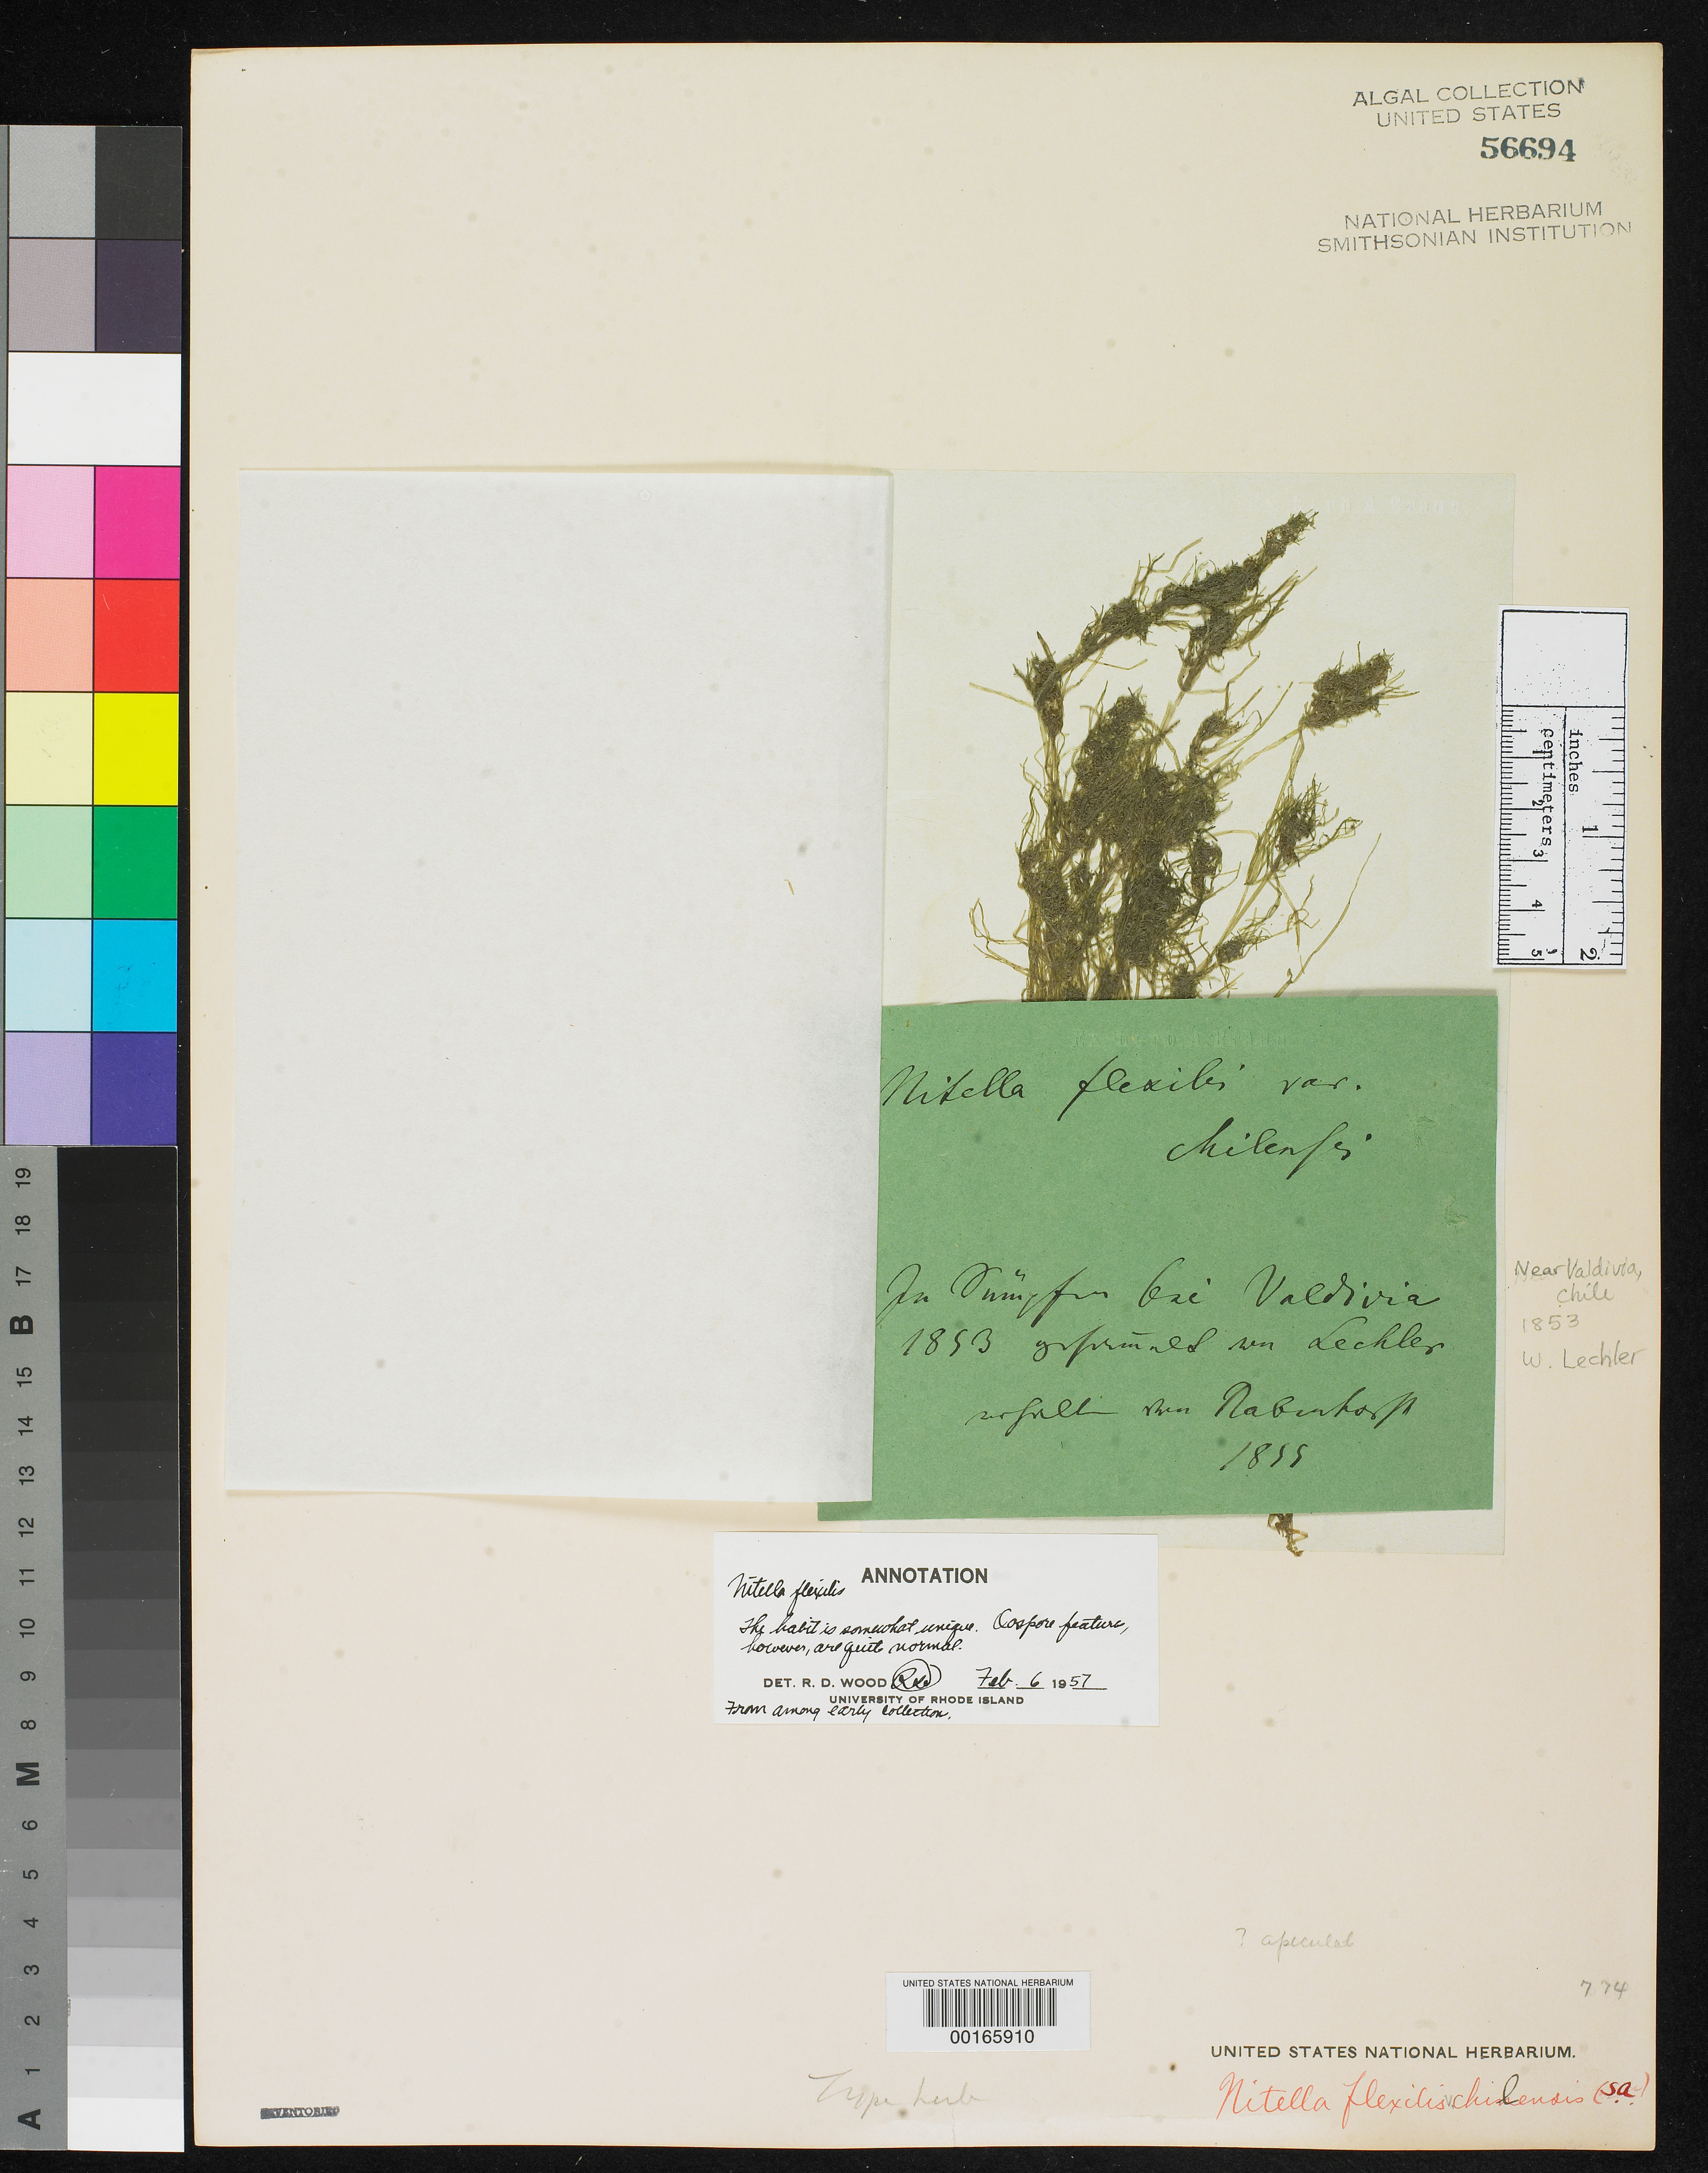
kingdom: Plantae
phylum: Charophyta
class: Charophyceae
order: Charales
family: Characeae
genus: Nitella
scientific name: Nitella flexilis var. chilensis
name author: A. Braun in A. Braun & Nordstedt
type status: Isotype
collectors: W. Lechler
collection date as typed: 1853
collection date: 1853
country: Chile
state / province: Los Ríos (XIV)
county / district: Valdivia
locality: Near Valdivia.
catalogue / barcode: US 56694